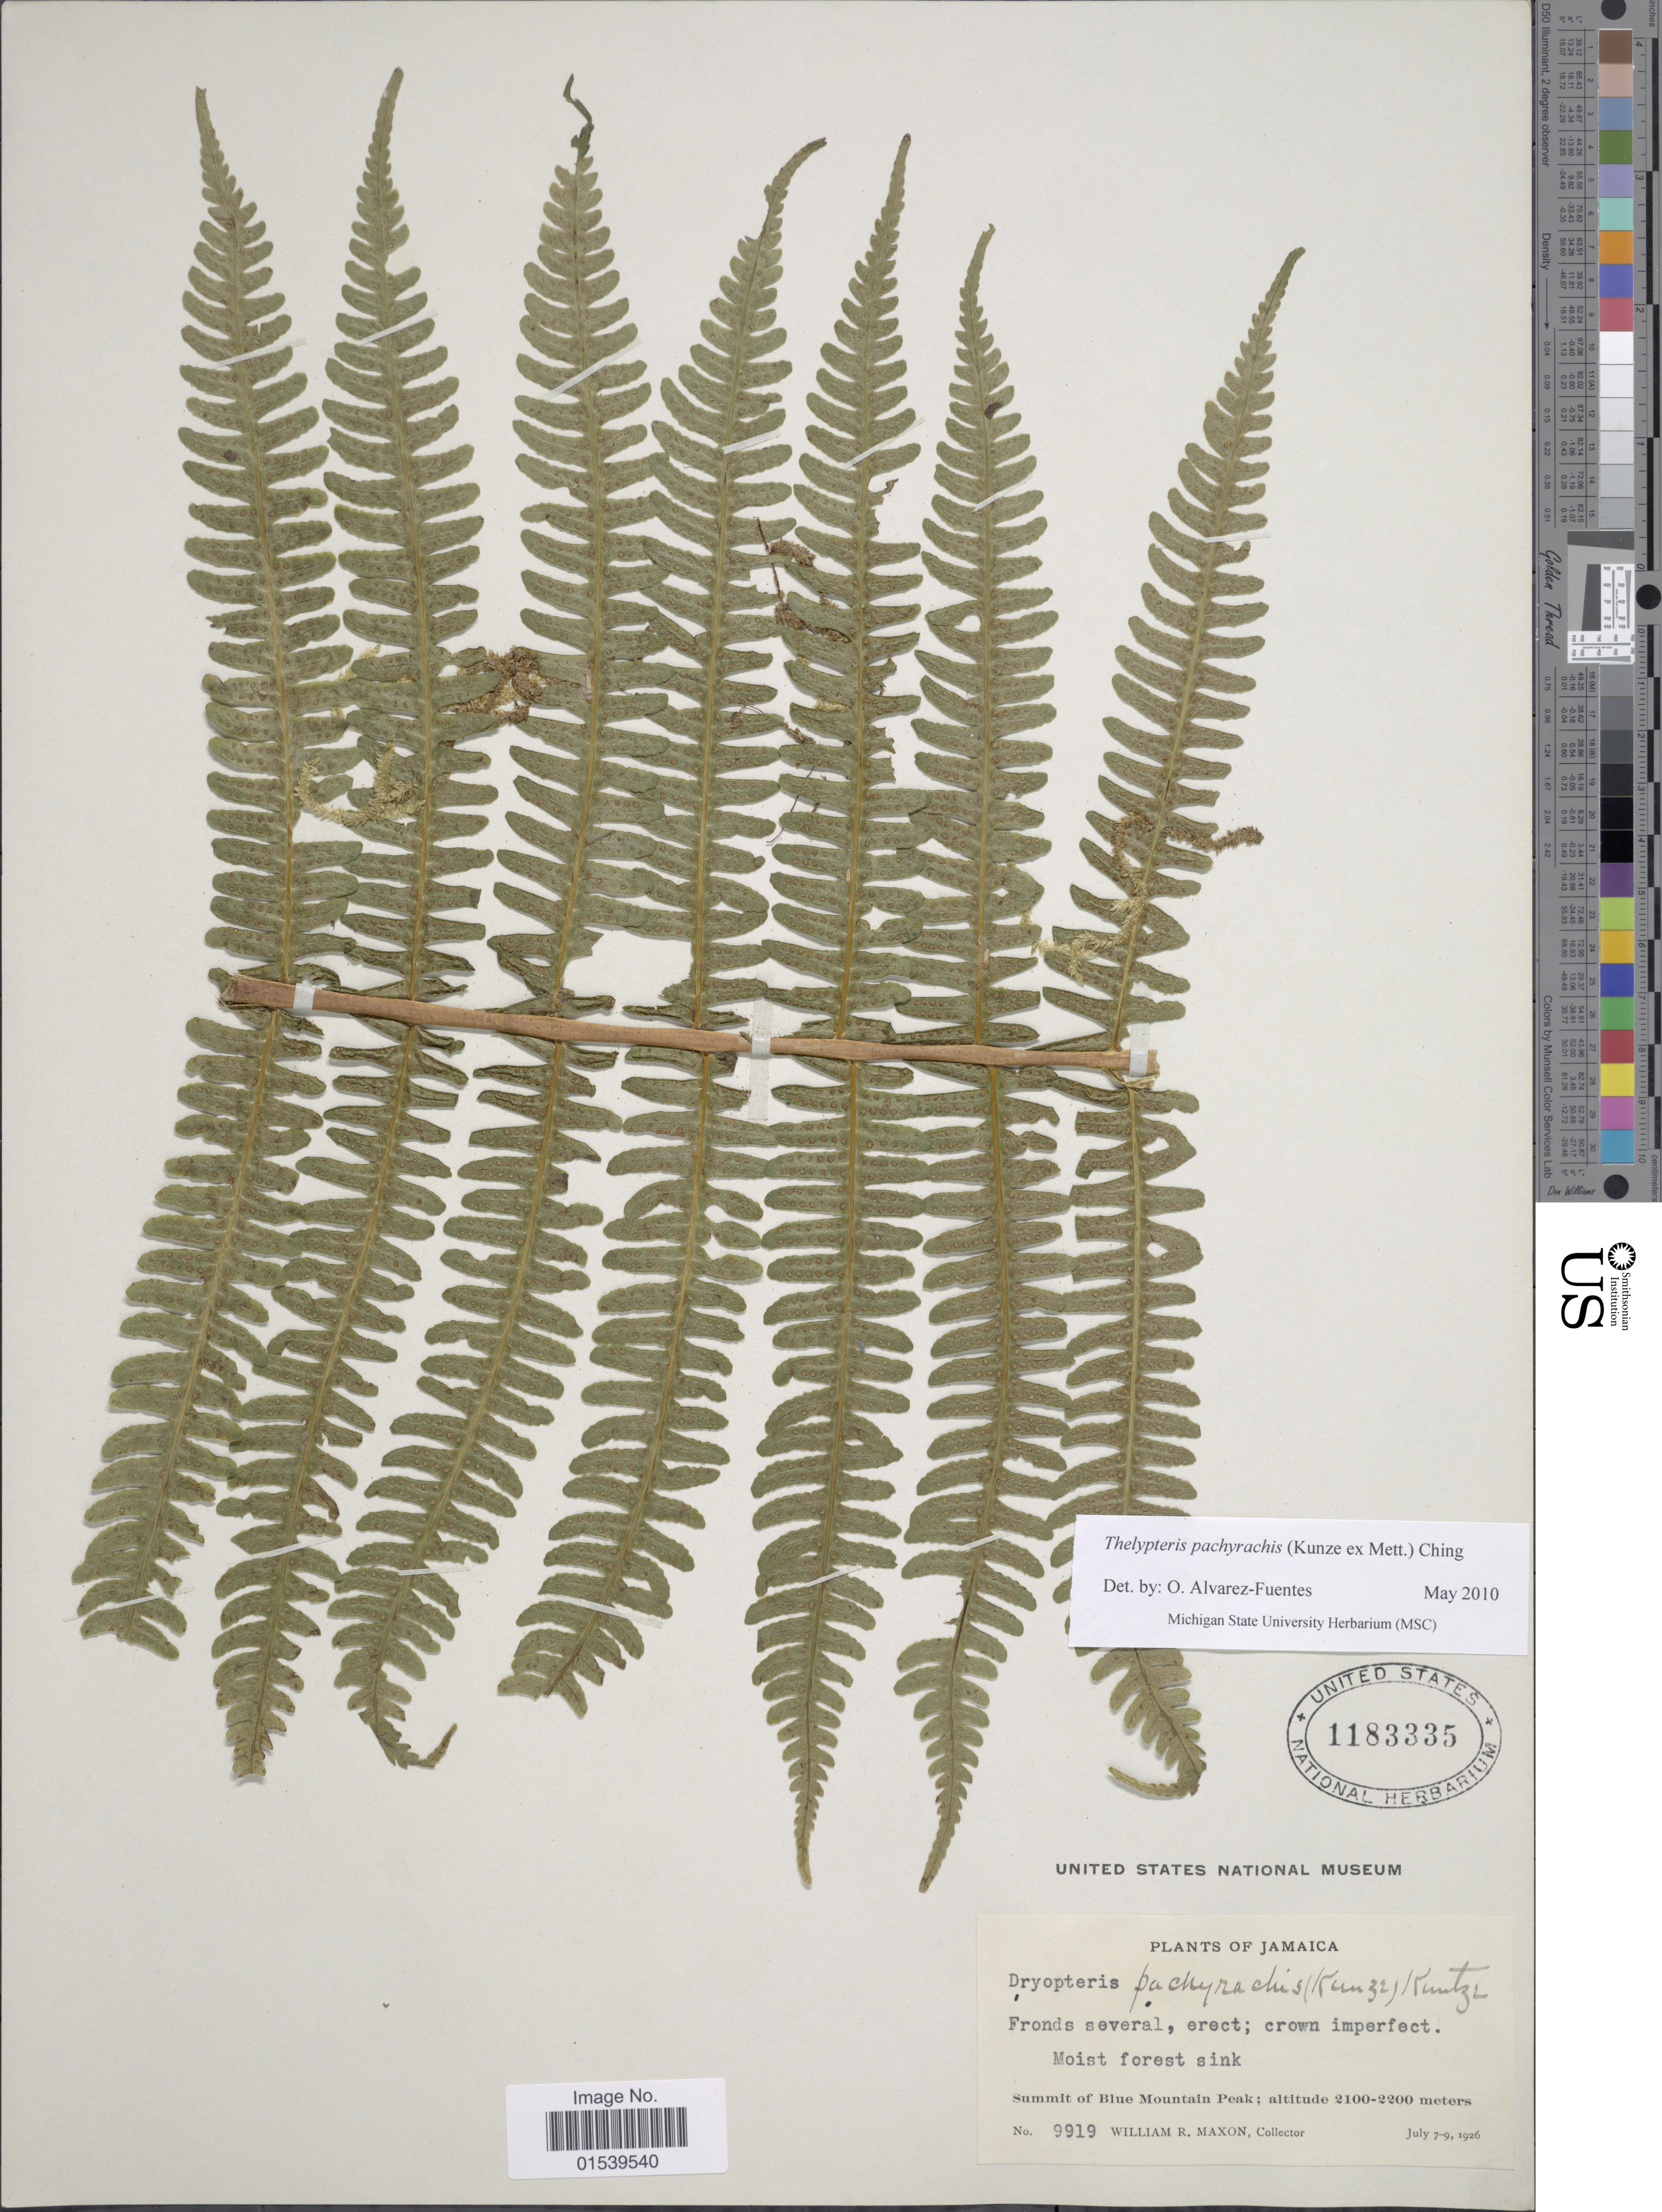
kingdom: Plantae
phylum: Tracheophyta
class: Polypodiopsida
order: Polypodiales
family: Thelypteridaceae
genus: Amauropelta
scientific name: Amauropelta pachyrachis (Kunze) comb. nov., ined 2015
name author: (Kunze)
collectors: W. R. Maxon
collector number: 9919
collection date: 1926-07-07/1926-07-09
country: Jamaica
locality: Summit of Blue Mountain Peak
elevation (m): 2100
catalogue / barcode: US 1183335